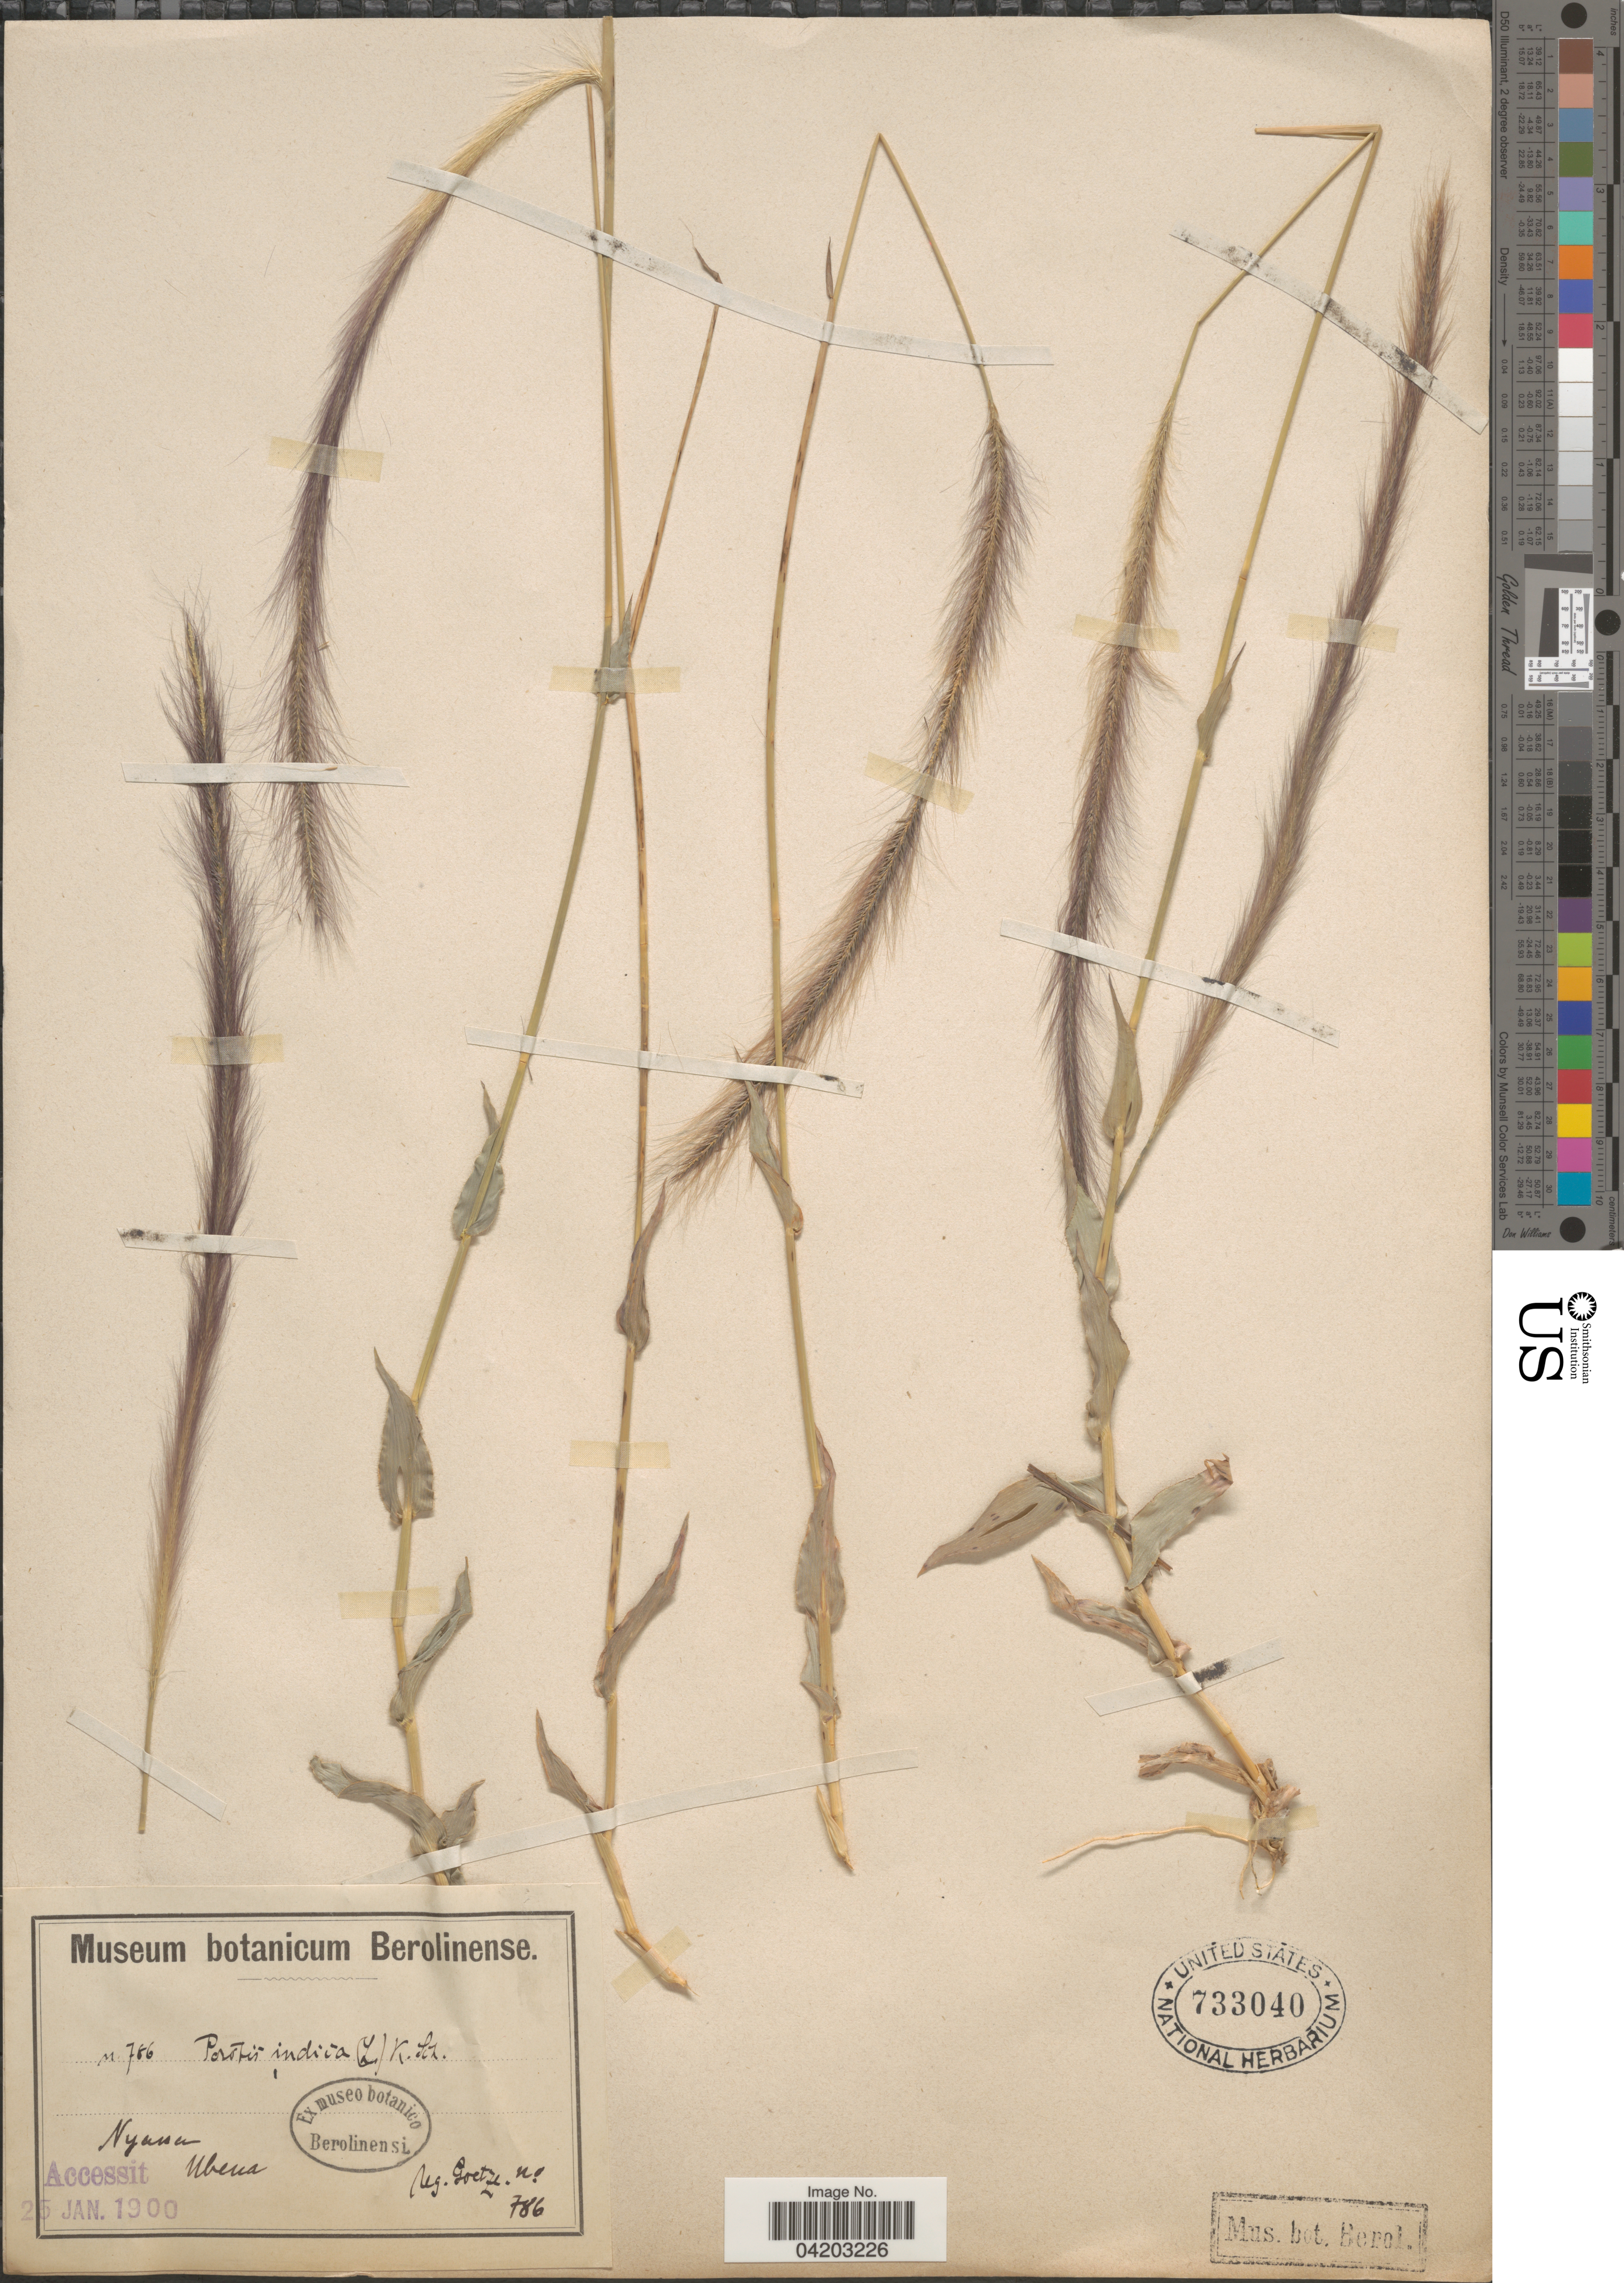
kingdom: Plantae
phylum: Tracheophyta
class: Liliopsida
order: Poales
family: Poaceae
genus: Perotis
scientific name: Perotis indica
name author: (L.) Kuntze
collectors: -. Goetze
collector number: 786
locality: Nyassa Ubena.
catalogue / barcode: US 733040